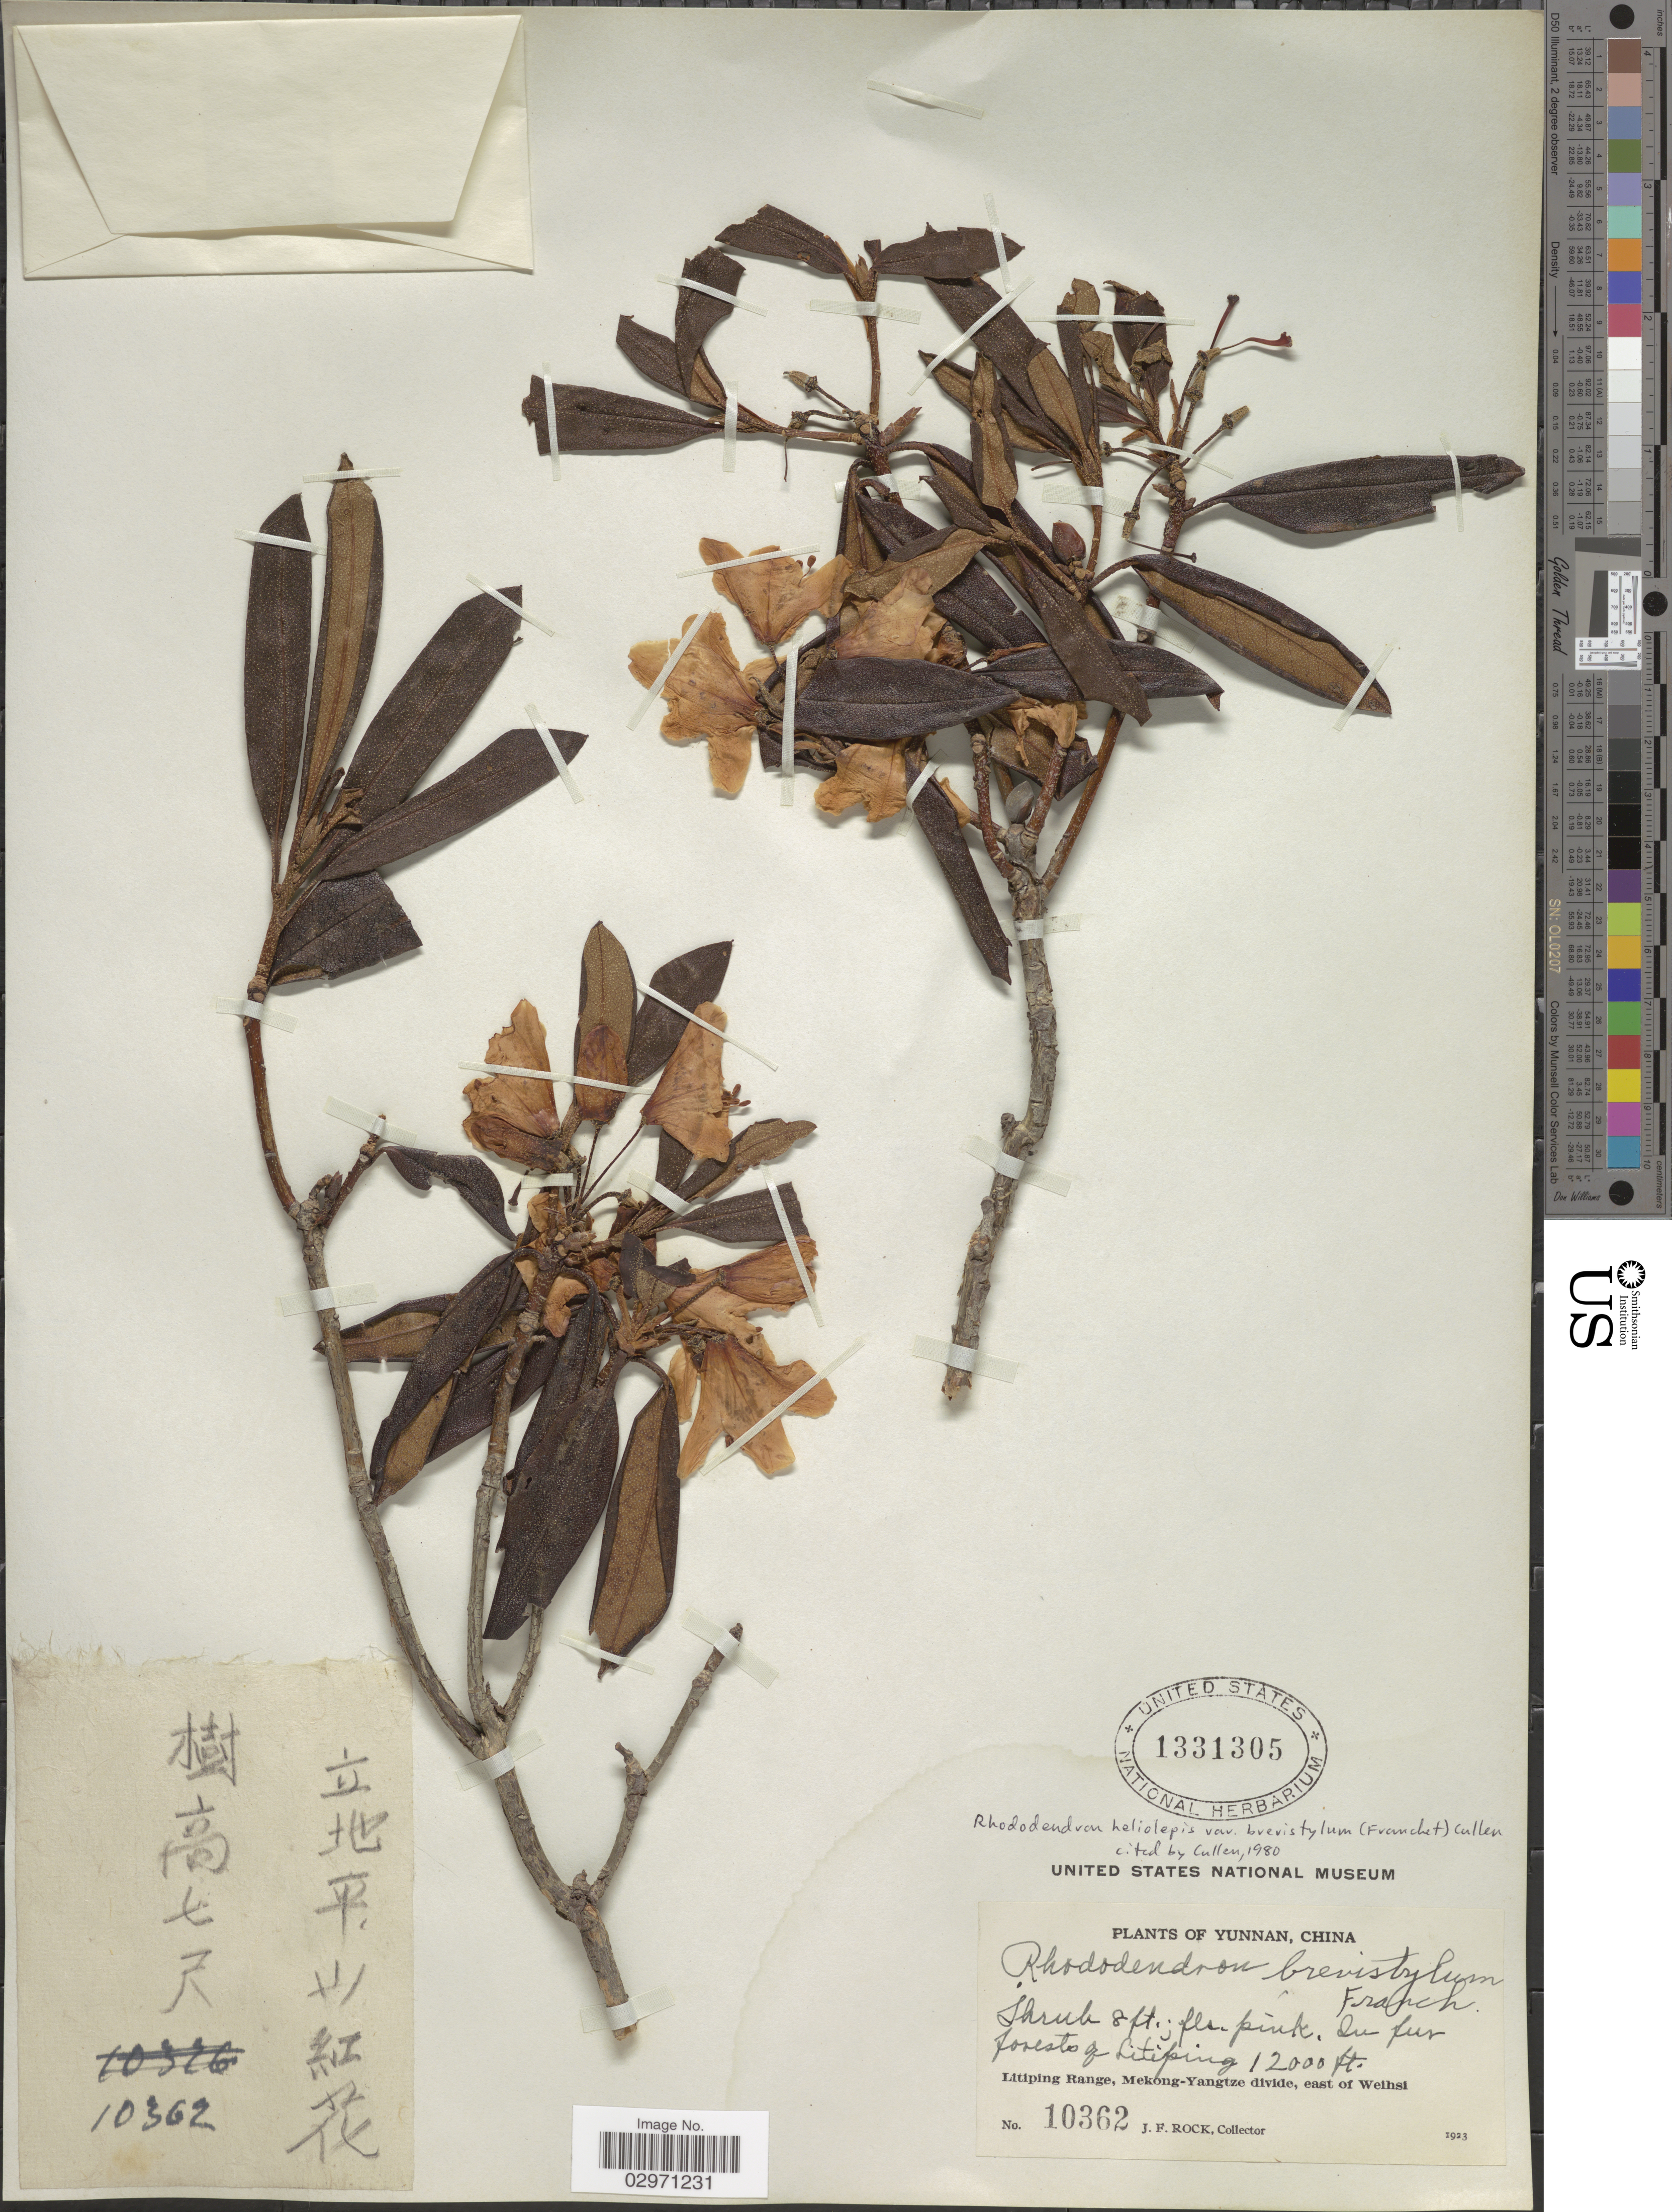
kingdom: Plantae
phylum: Tracheophyta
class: Magnoliopsida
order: Ericales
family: Ericaceae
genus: Rhododendron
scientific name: Rhododendron heliolepis var. brevistylum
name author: (Franch.) Cullen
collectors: J. Rock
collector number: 10362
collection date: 1923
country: China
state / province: Yunnan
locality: Forests of Litiping. Litiping range, Mekong-Yangtze divide, east of Weihsi.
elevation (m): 3658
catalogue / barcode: US 1331305